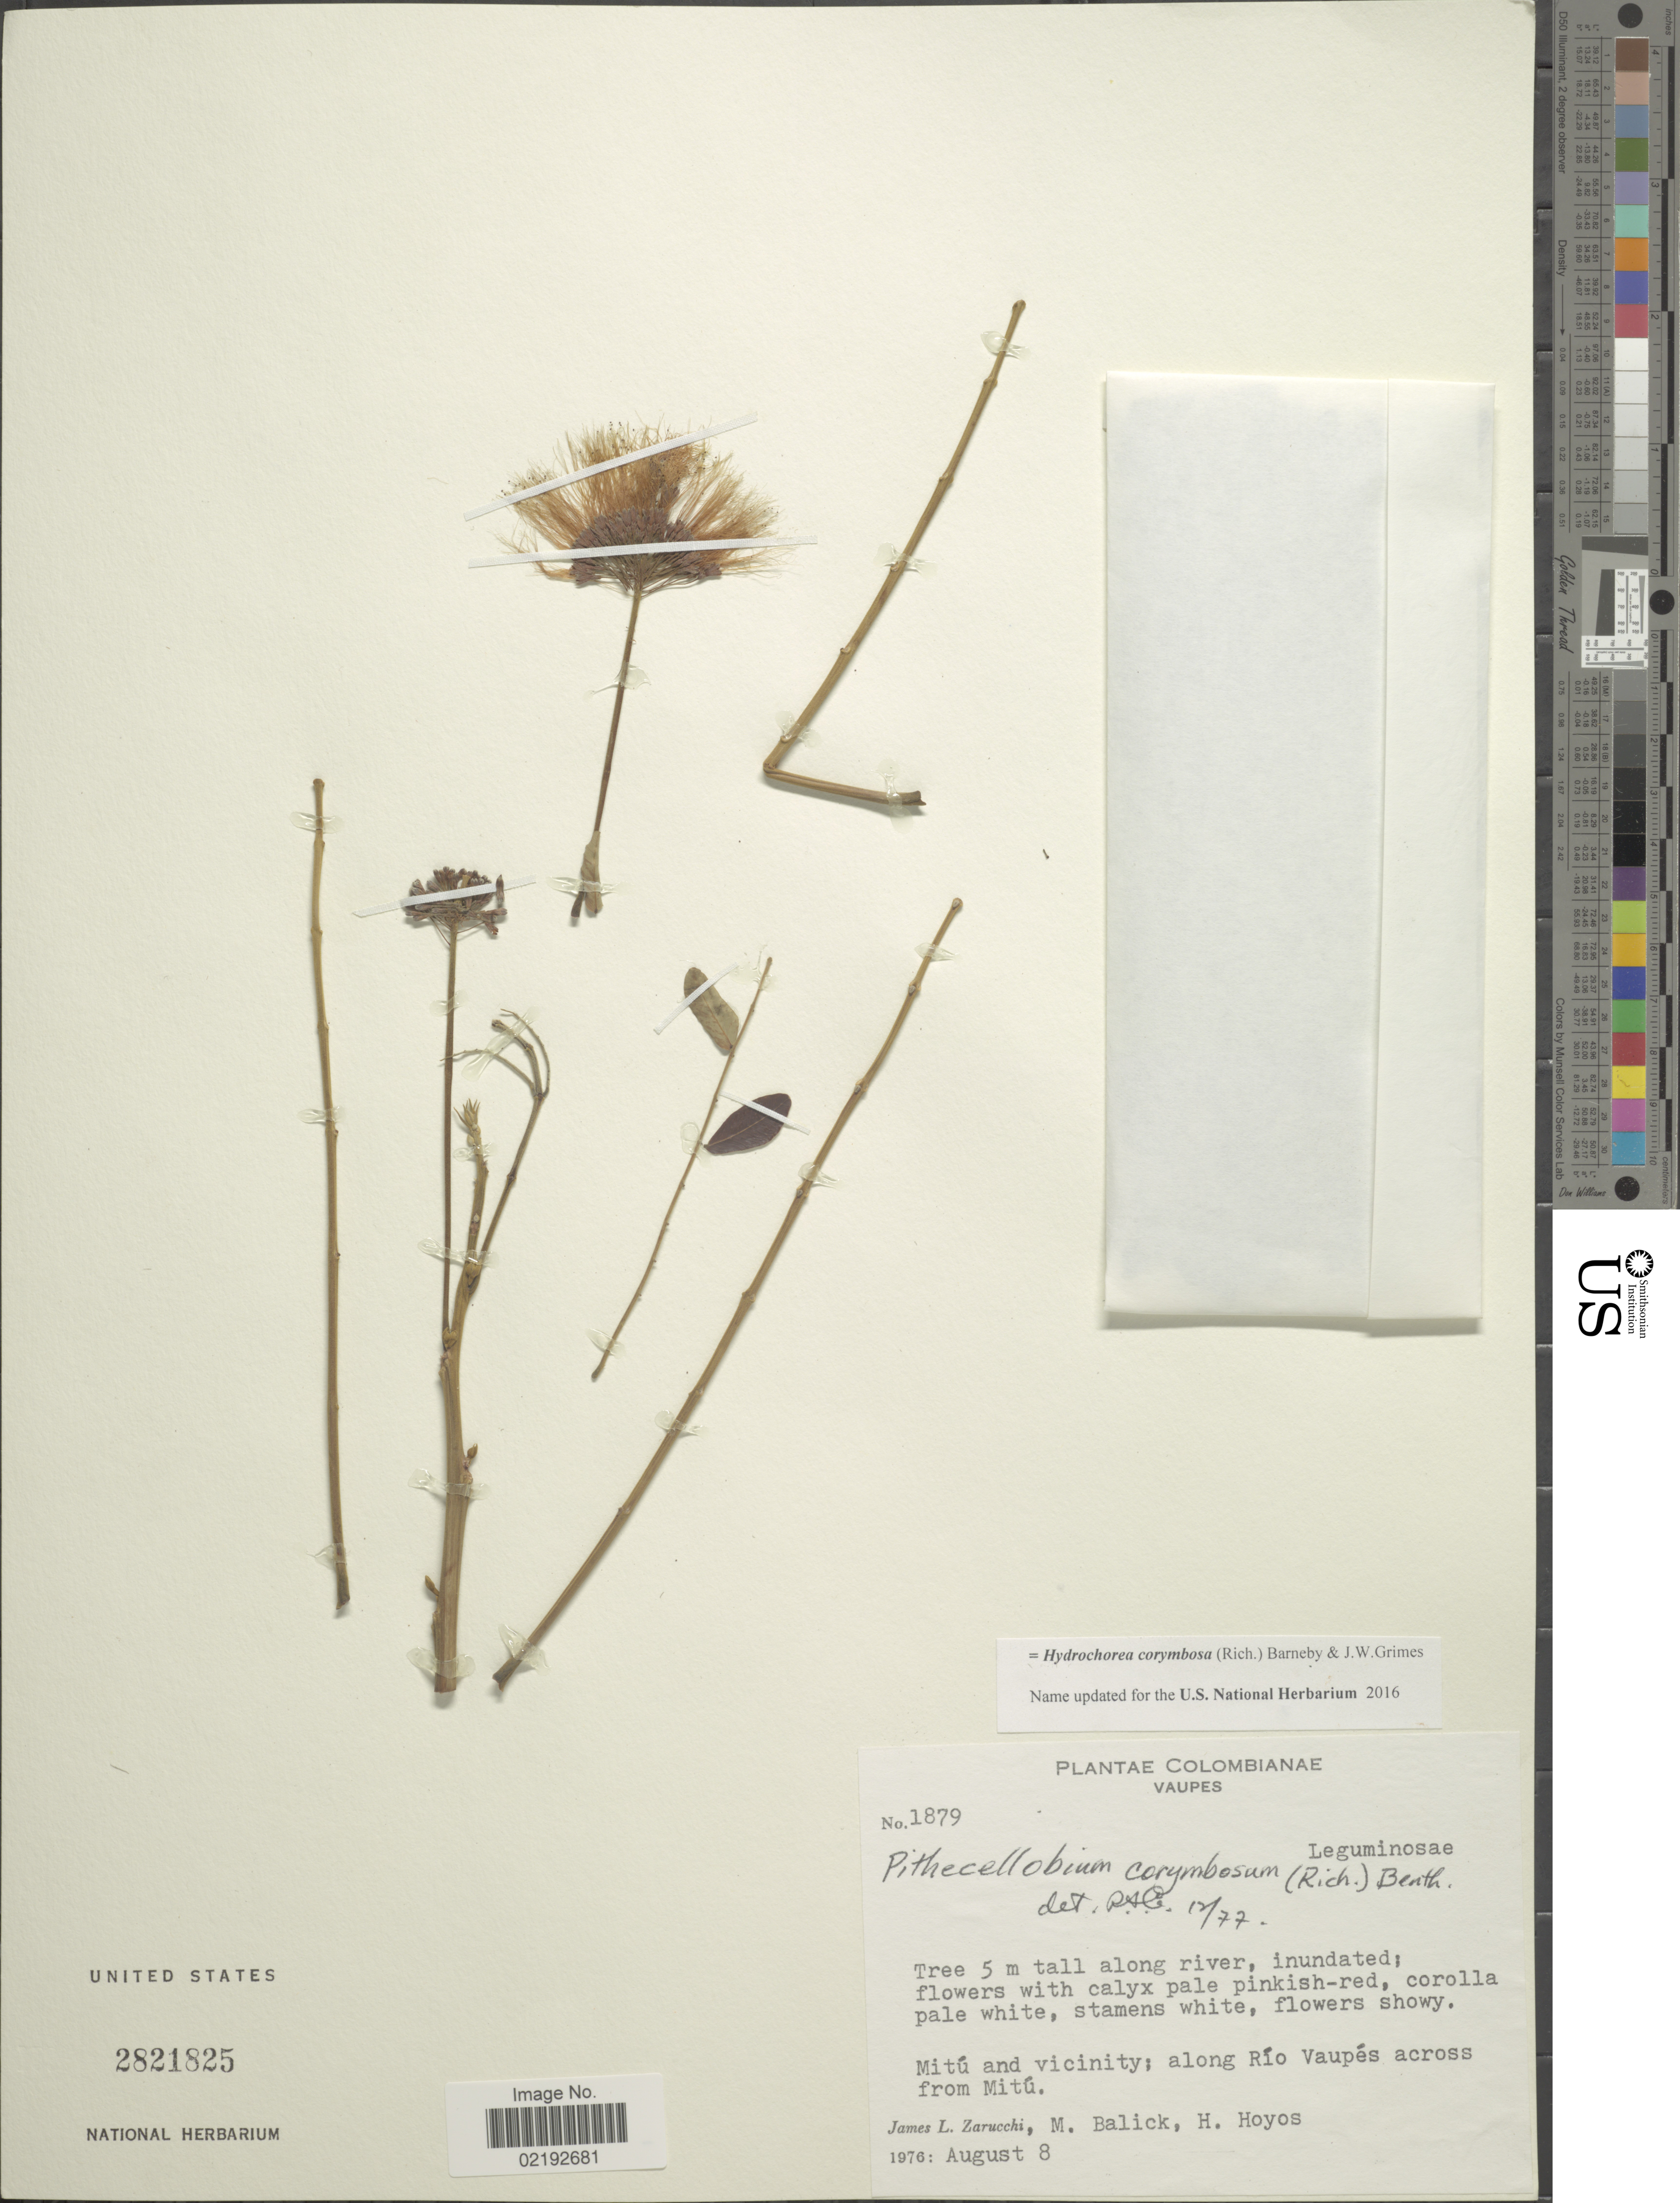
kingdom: Plantae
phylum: Tracheophyta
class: Magnoliopsida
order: Fabales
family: Fabaceae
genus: Hydrochorea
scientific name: Hydrochorea corymbosa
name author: (Rich.) Barneby & J.W. Grimes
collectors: J. L. Zarucchi, M. Balick & H. Hoyos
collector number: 1879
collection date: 1976-08-08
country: Colombia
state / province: Vaupés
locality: Mitu and Vicinity, along Rio Vaupes across from Mitu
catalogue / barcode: US 2821825